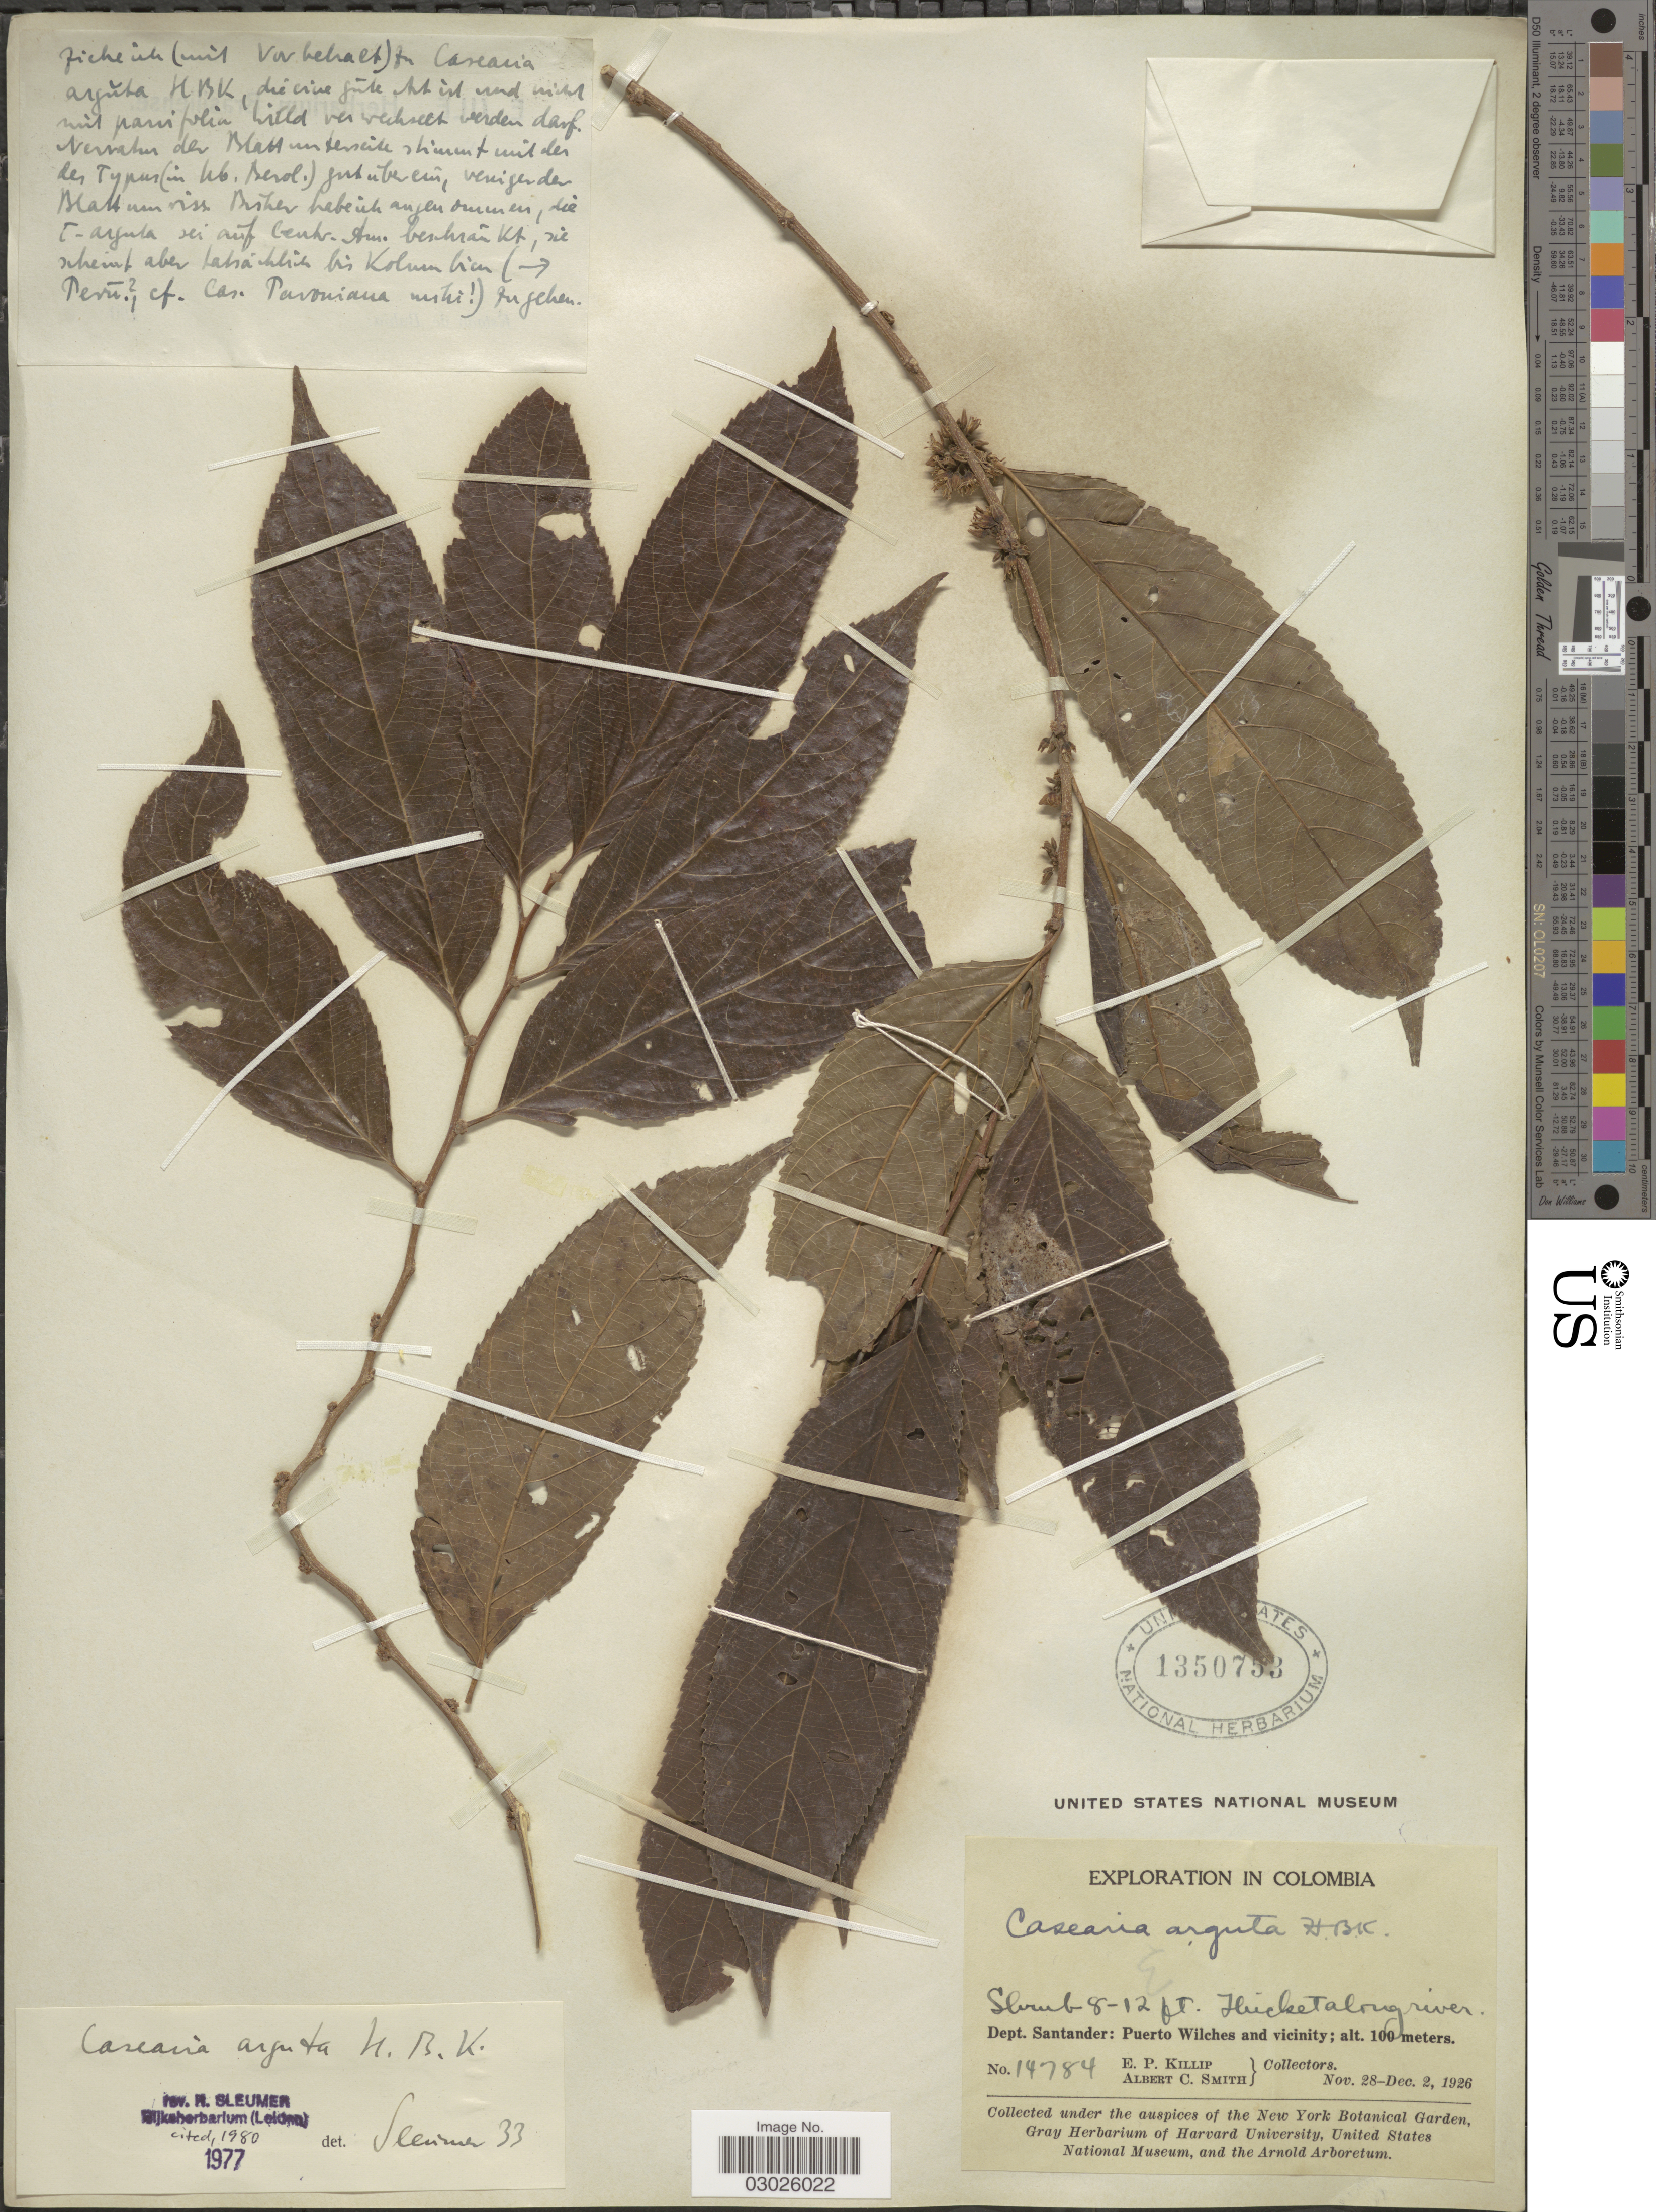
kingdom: Plantae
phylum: Tracheophyta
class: Magnoliopsida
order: Malpighiales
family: Salicaceae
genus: Casearia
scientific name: Casearia arguta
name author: Kunth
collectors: E. P. Killip & A. C. Smith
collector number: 14784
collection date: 1926-11-28/1926-12-02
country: Colombia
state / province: Santander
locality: Thicket along river. Dept. Santander: Puerto Wilches and vicinity.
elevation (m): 100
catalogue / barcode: US 1350753